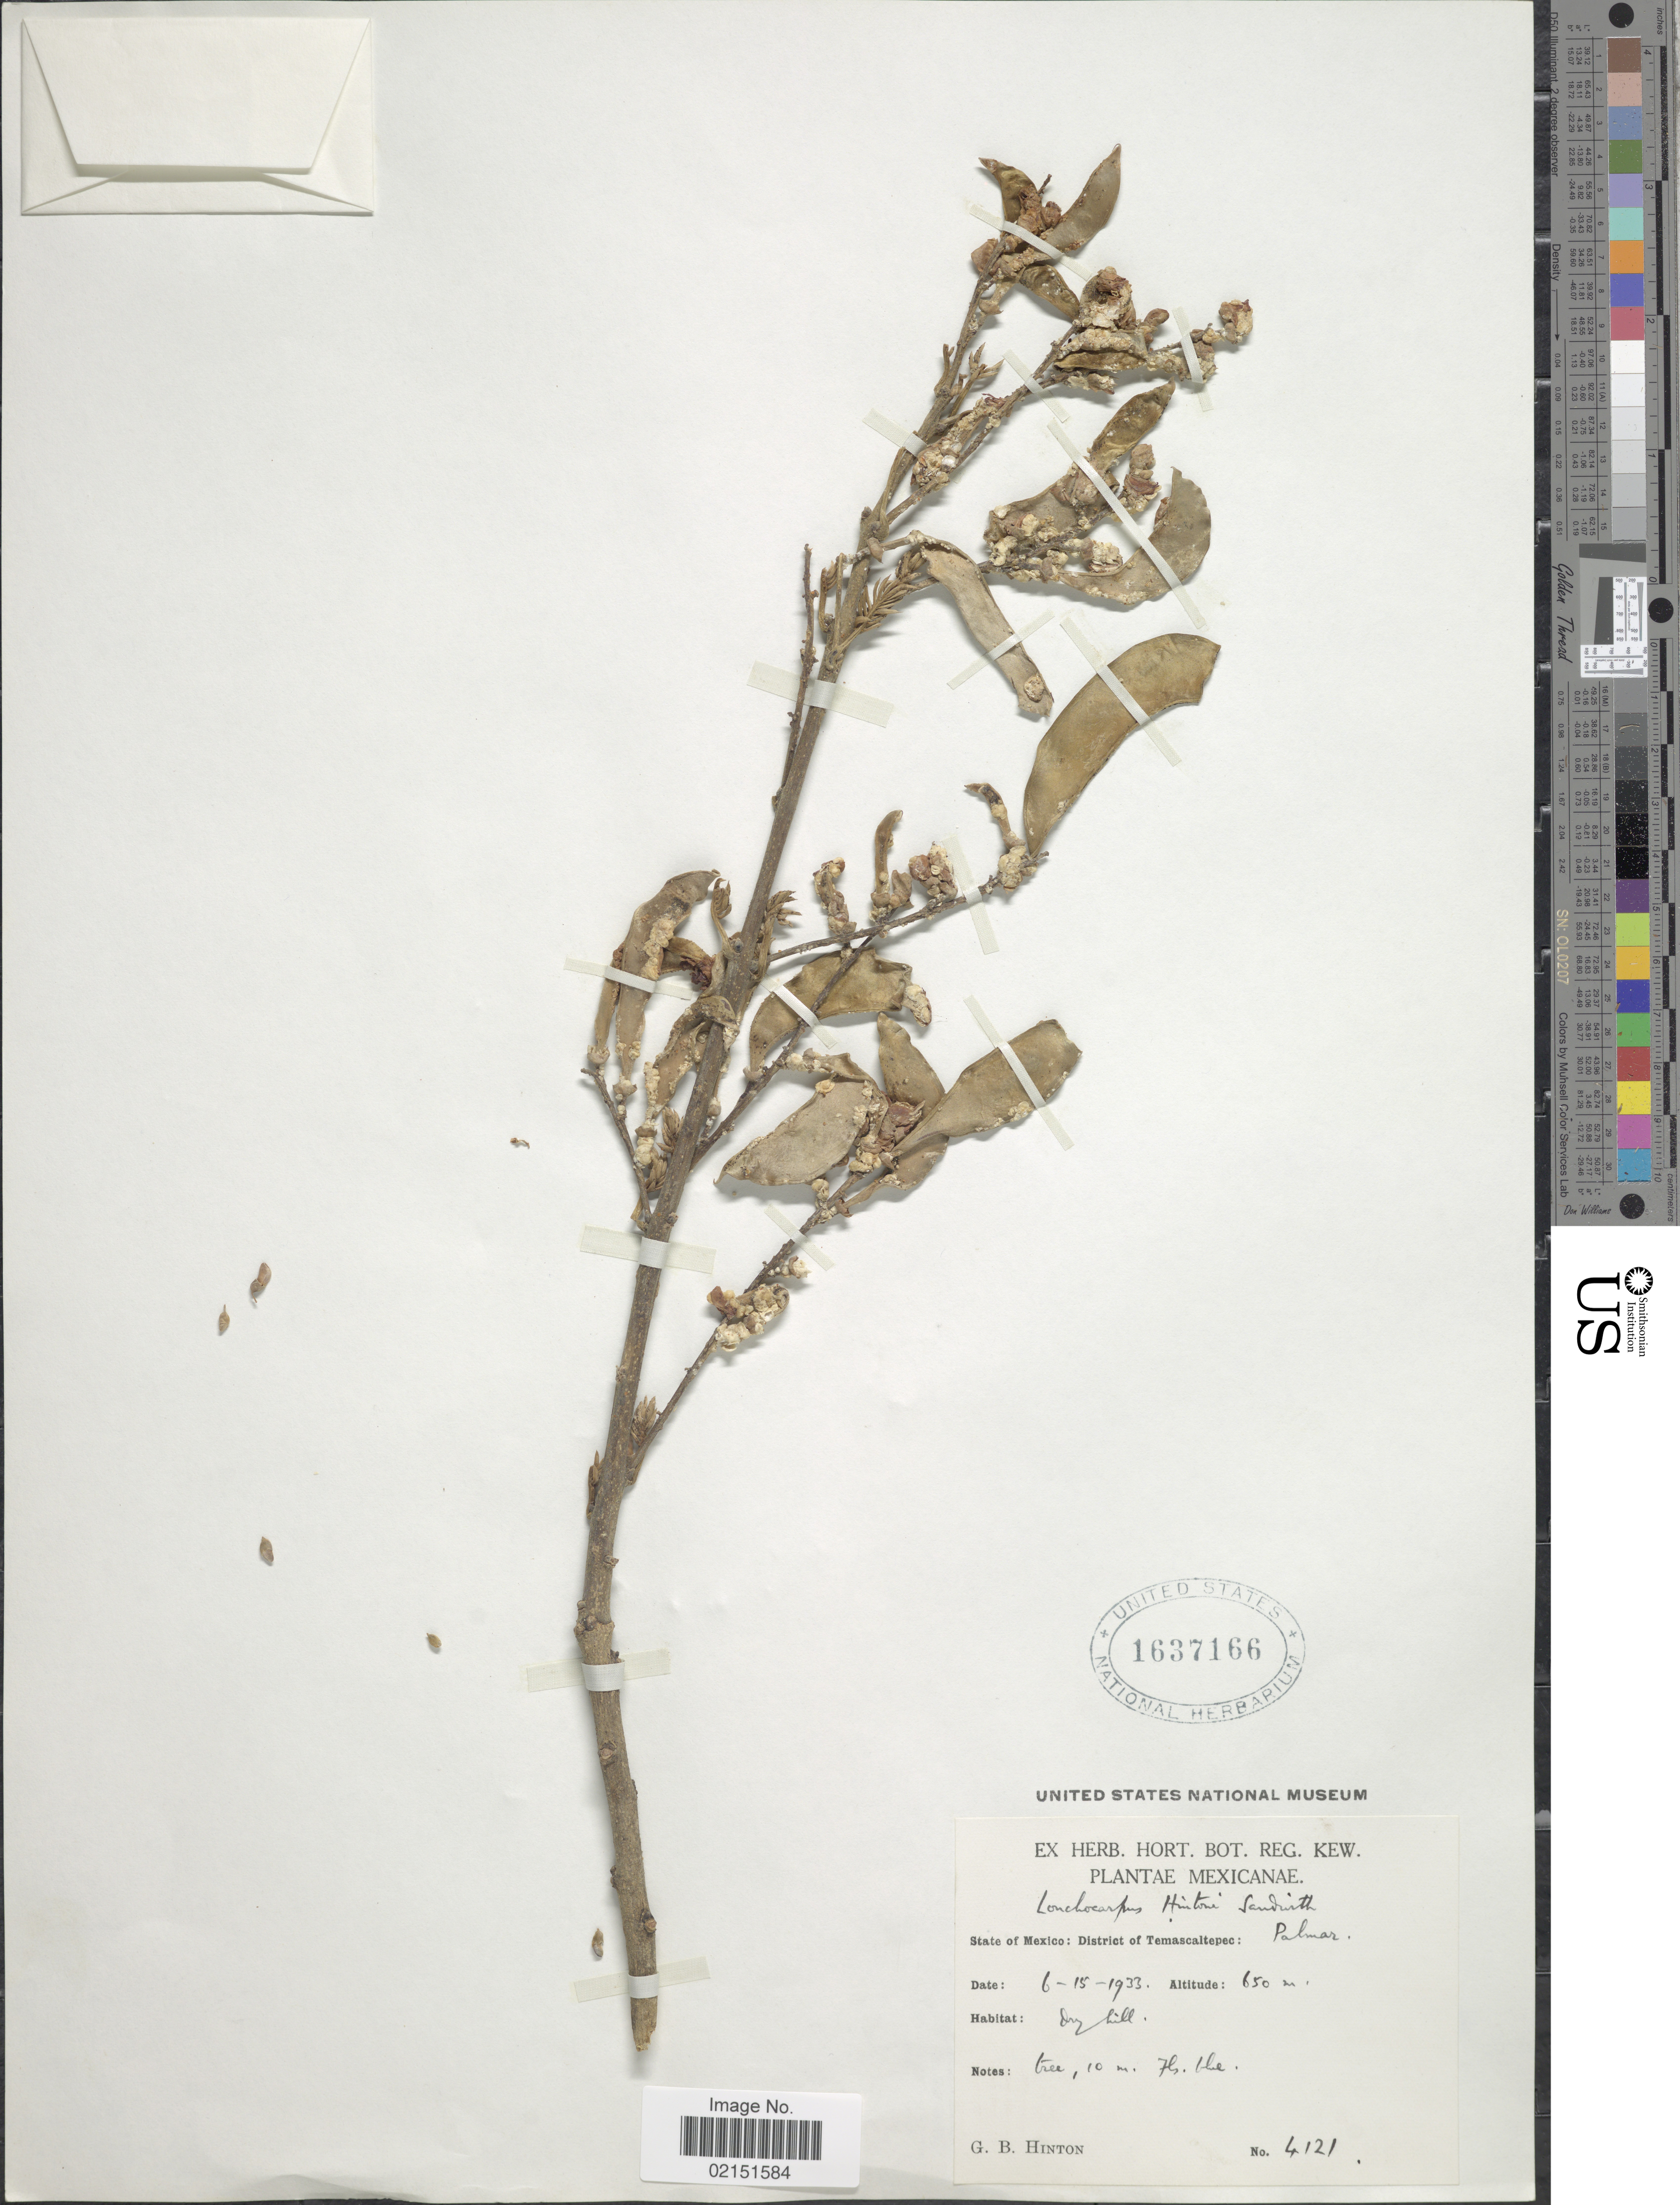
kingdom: Plantae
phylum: Tracheophyta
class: Magnoliopsida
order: Fabales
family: Fabaceae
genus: Lonchocarpus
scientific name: Lonchocarpus hintonii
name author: Sandwith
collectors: G. B. Hinton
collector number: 4121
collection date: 1933-06-15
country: Mexico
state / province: México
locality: Mexicanae. State of Mexico: District of Temascaltepec: Palmar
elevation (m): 650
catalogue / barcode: US 1637166